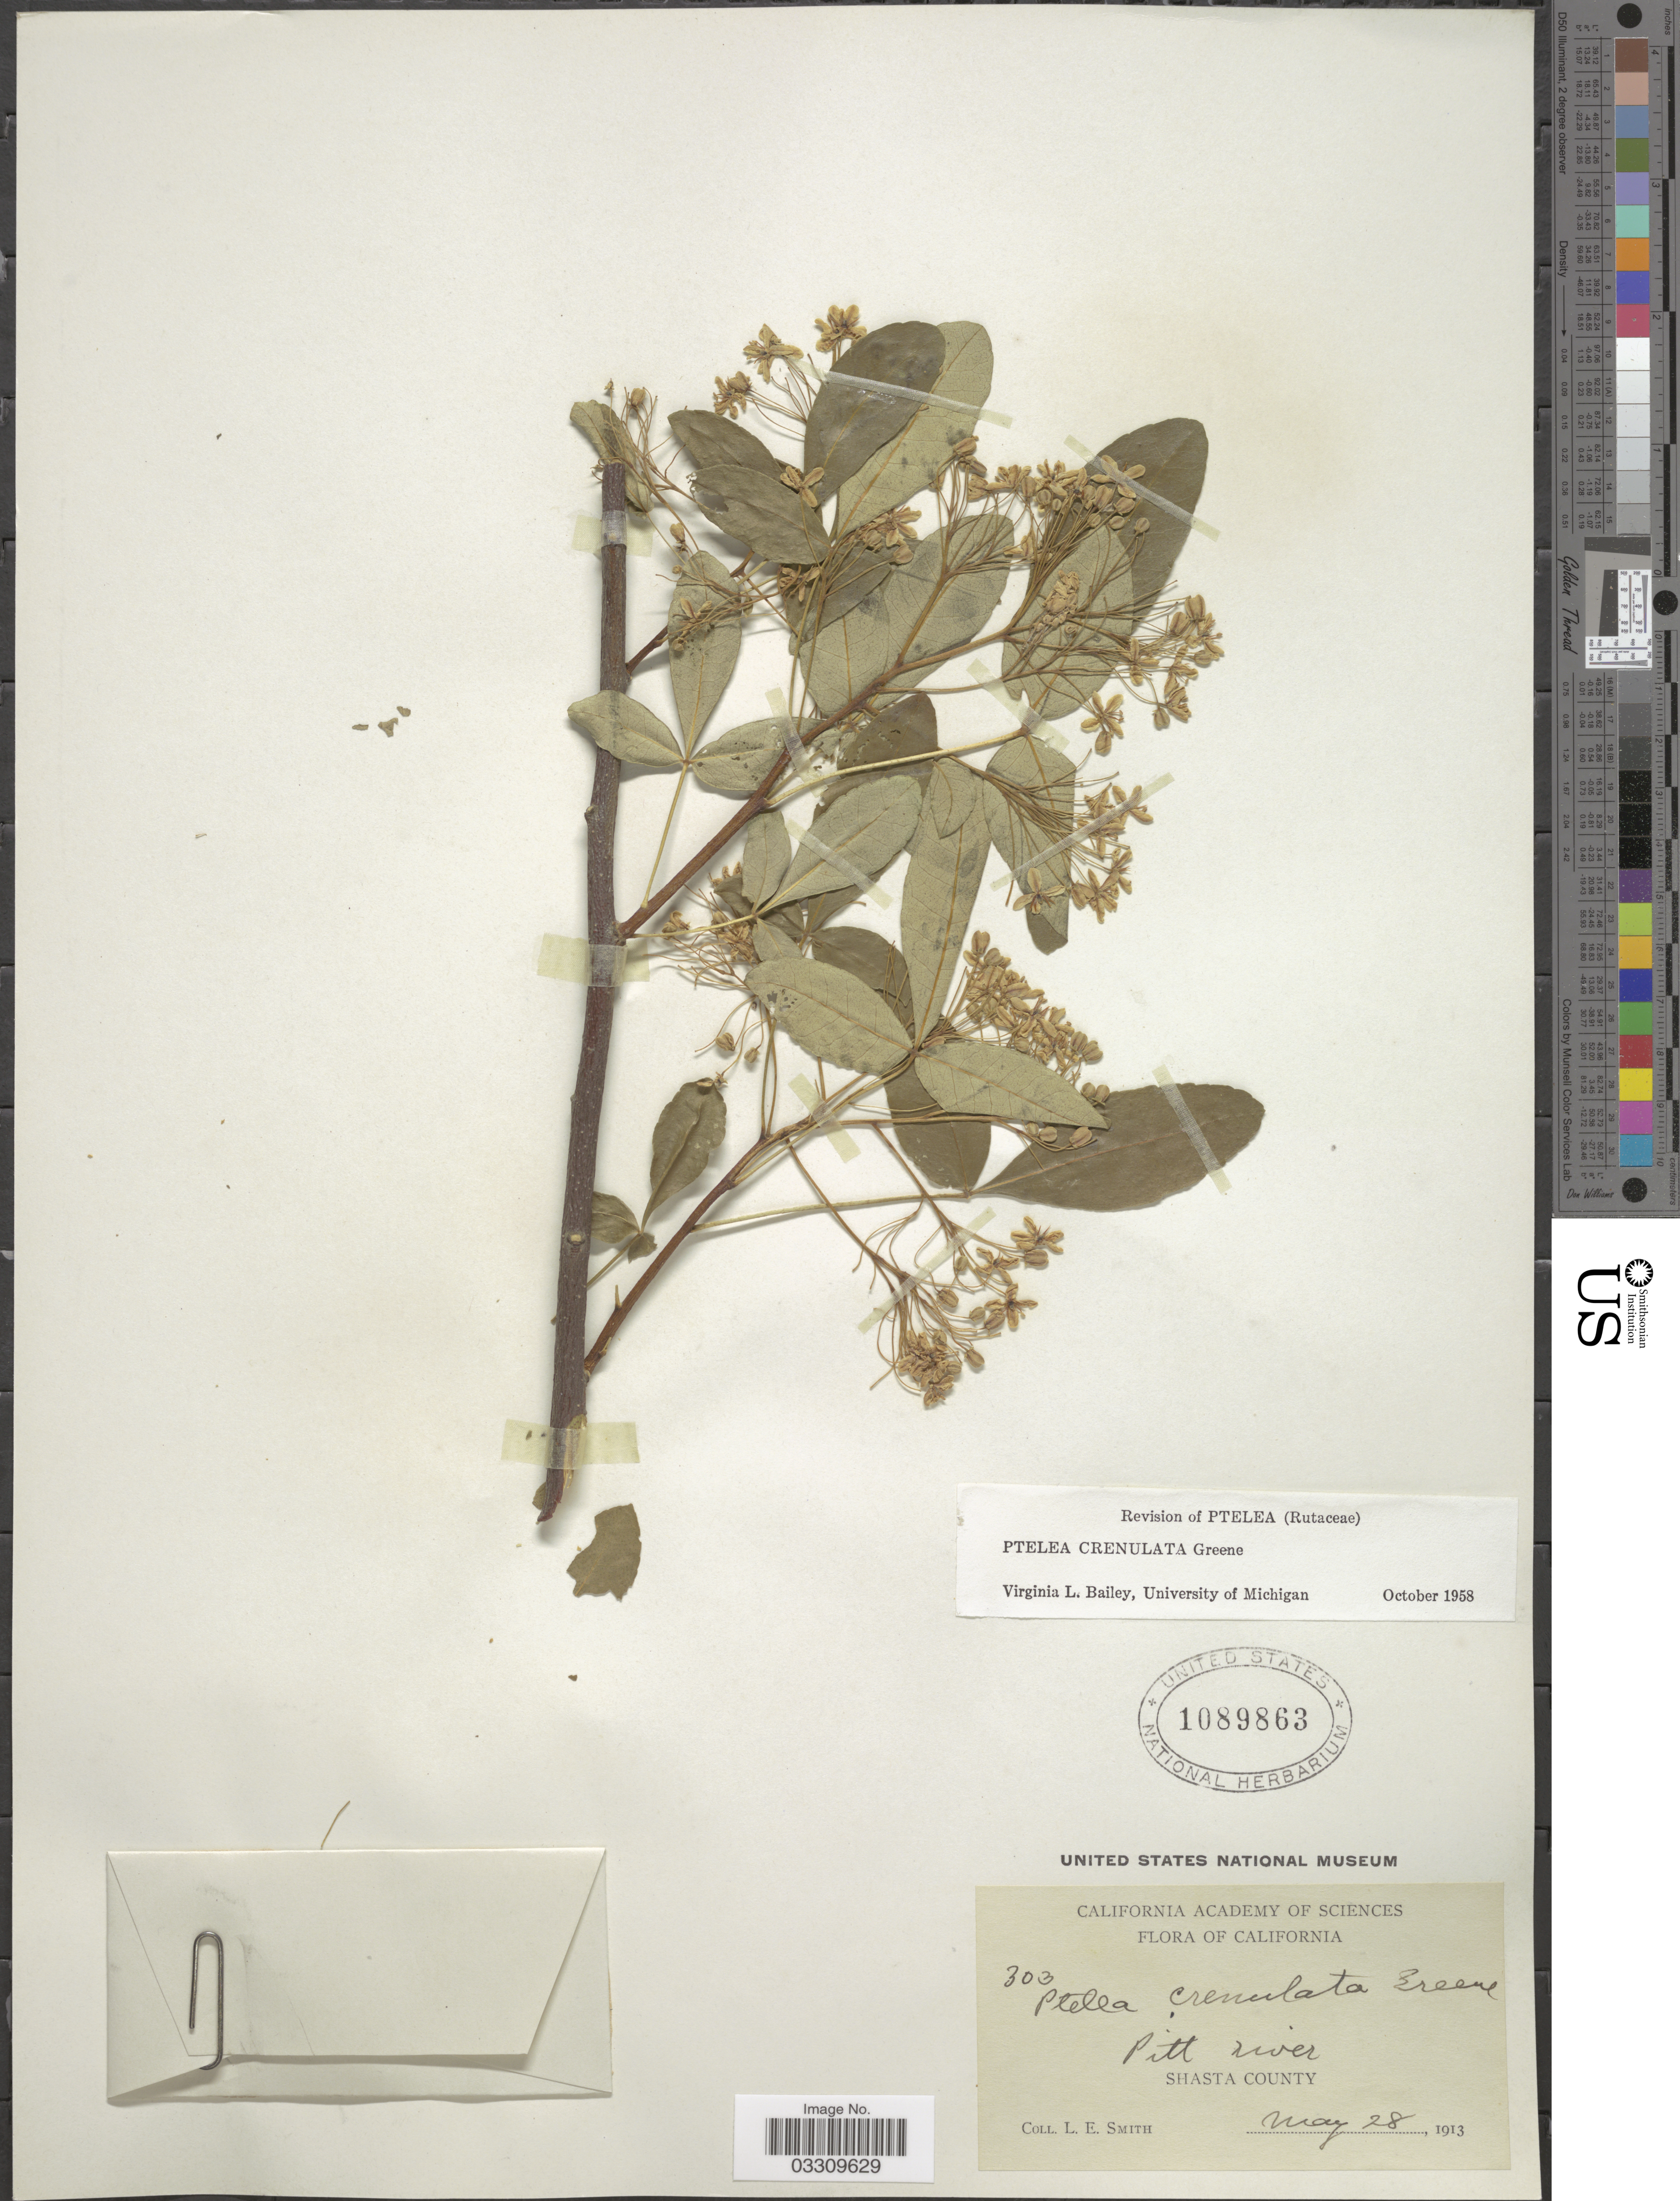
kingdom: Plantae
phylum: Tracheophyta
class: Magnoliopsida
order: Sapindales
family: Rutaceae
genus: Ptelea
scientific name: Ptelea crenulata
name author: Greene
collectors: L. E. Smith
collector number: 303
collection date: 1913-05-28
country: United States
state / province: California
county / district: Shasta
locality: Pitt river, Shasta County.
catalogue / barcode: US 1089863